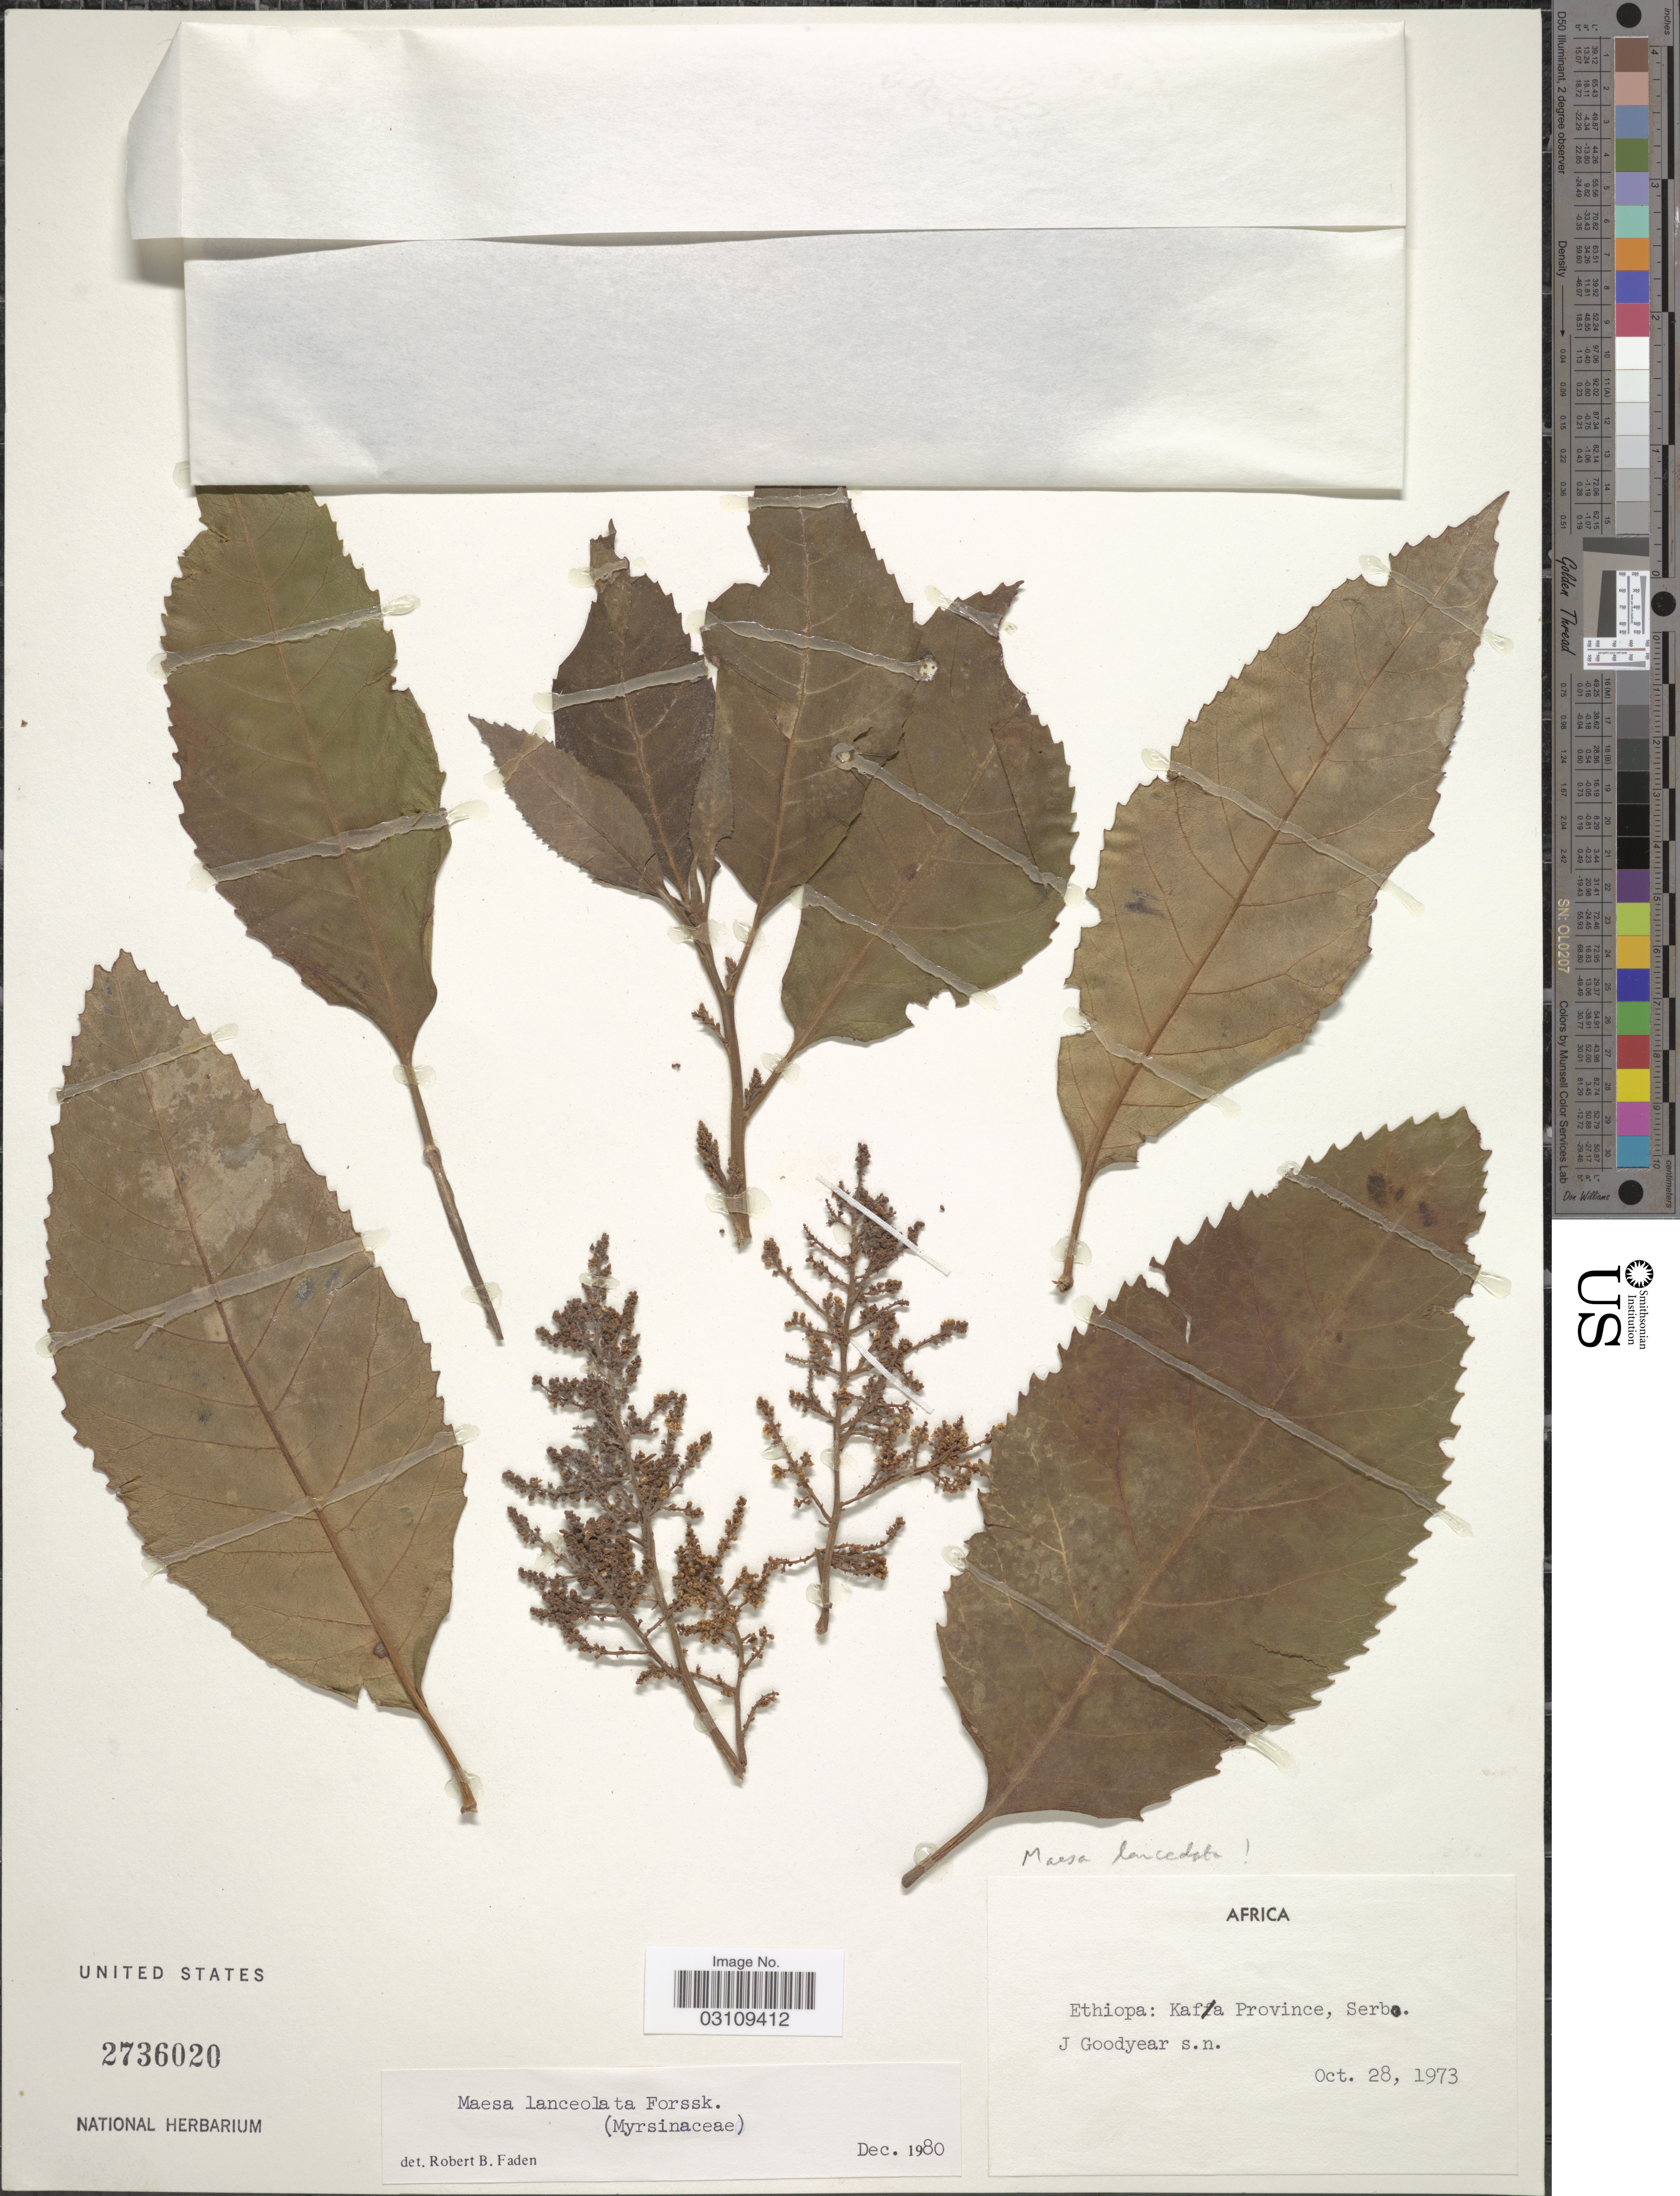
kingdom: Plantae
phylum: Tracheophyta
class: Magnoliopsida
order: Ericales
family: Primulaceae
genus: Maesa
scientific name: Maesa lanceolata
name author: Forssk.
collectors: J. Goodyear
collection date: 1973-10-28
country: Ethiopia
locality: Ethiopa: Kafa Province, Serbo.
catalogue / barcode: US 2736020